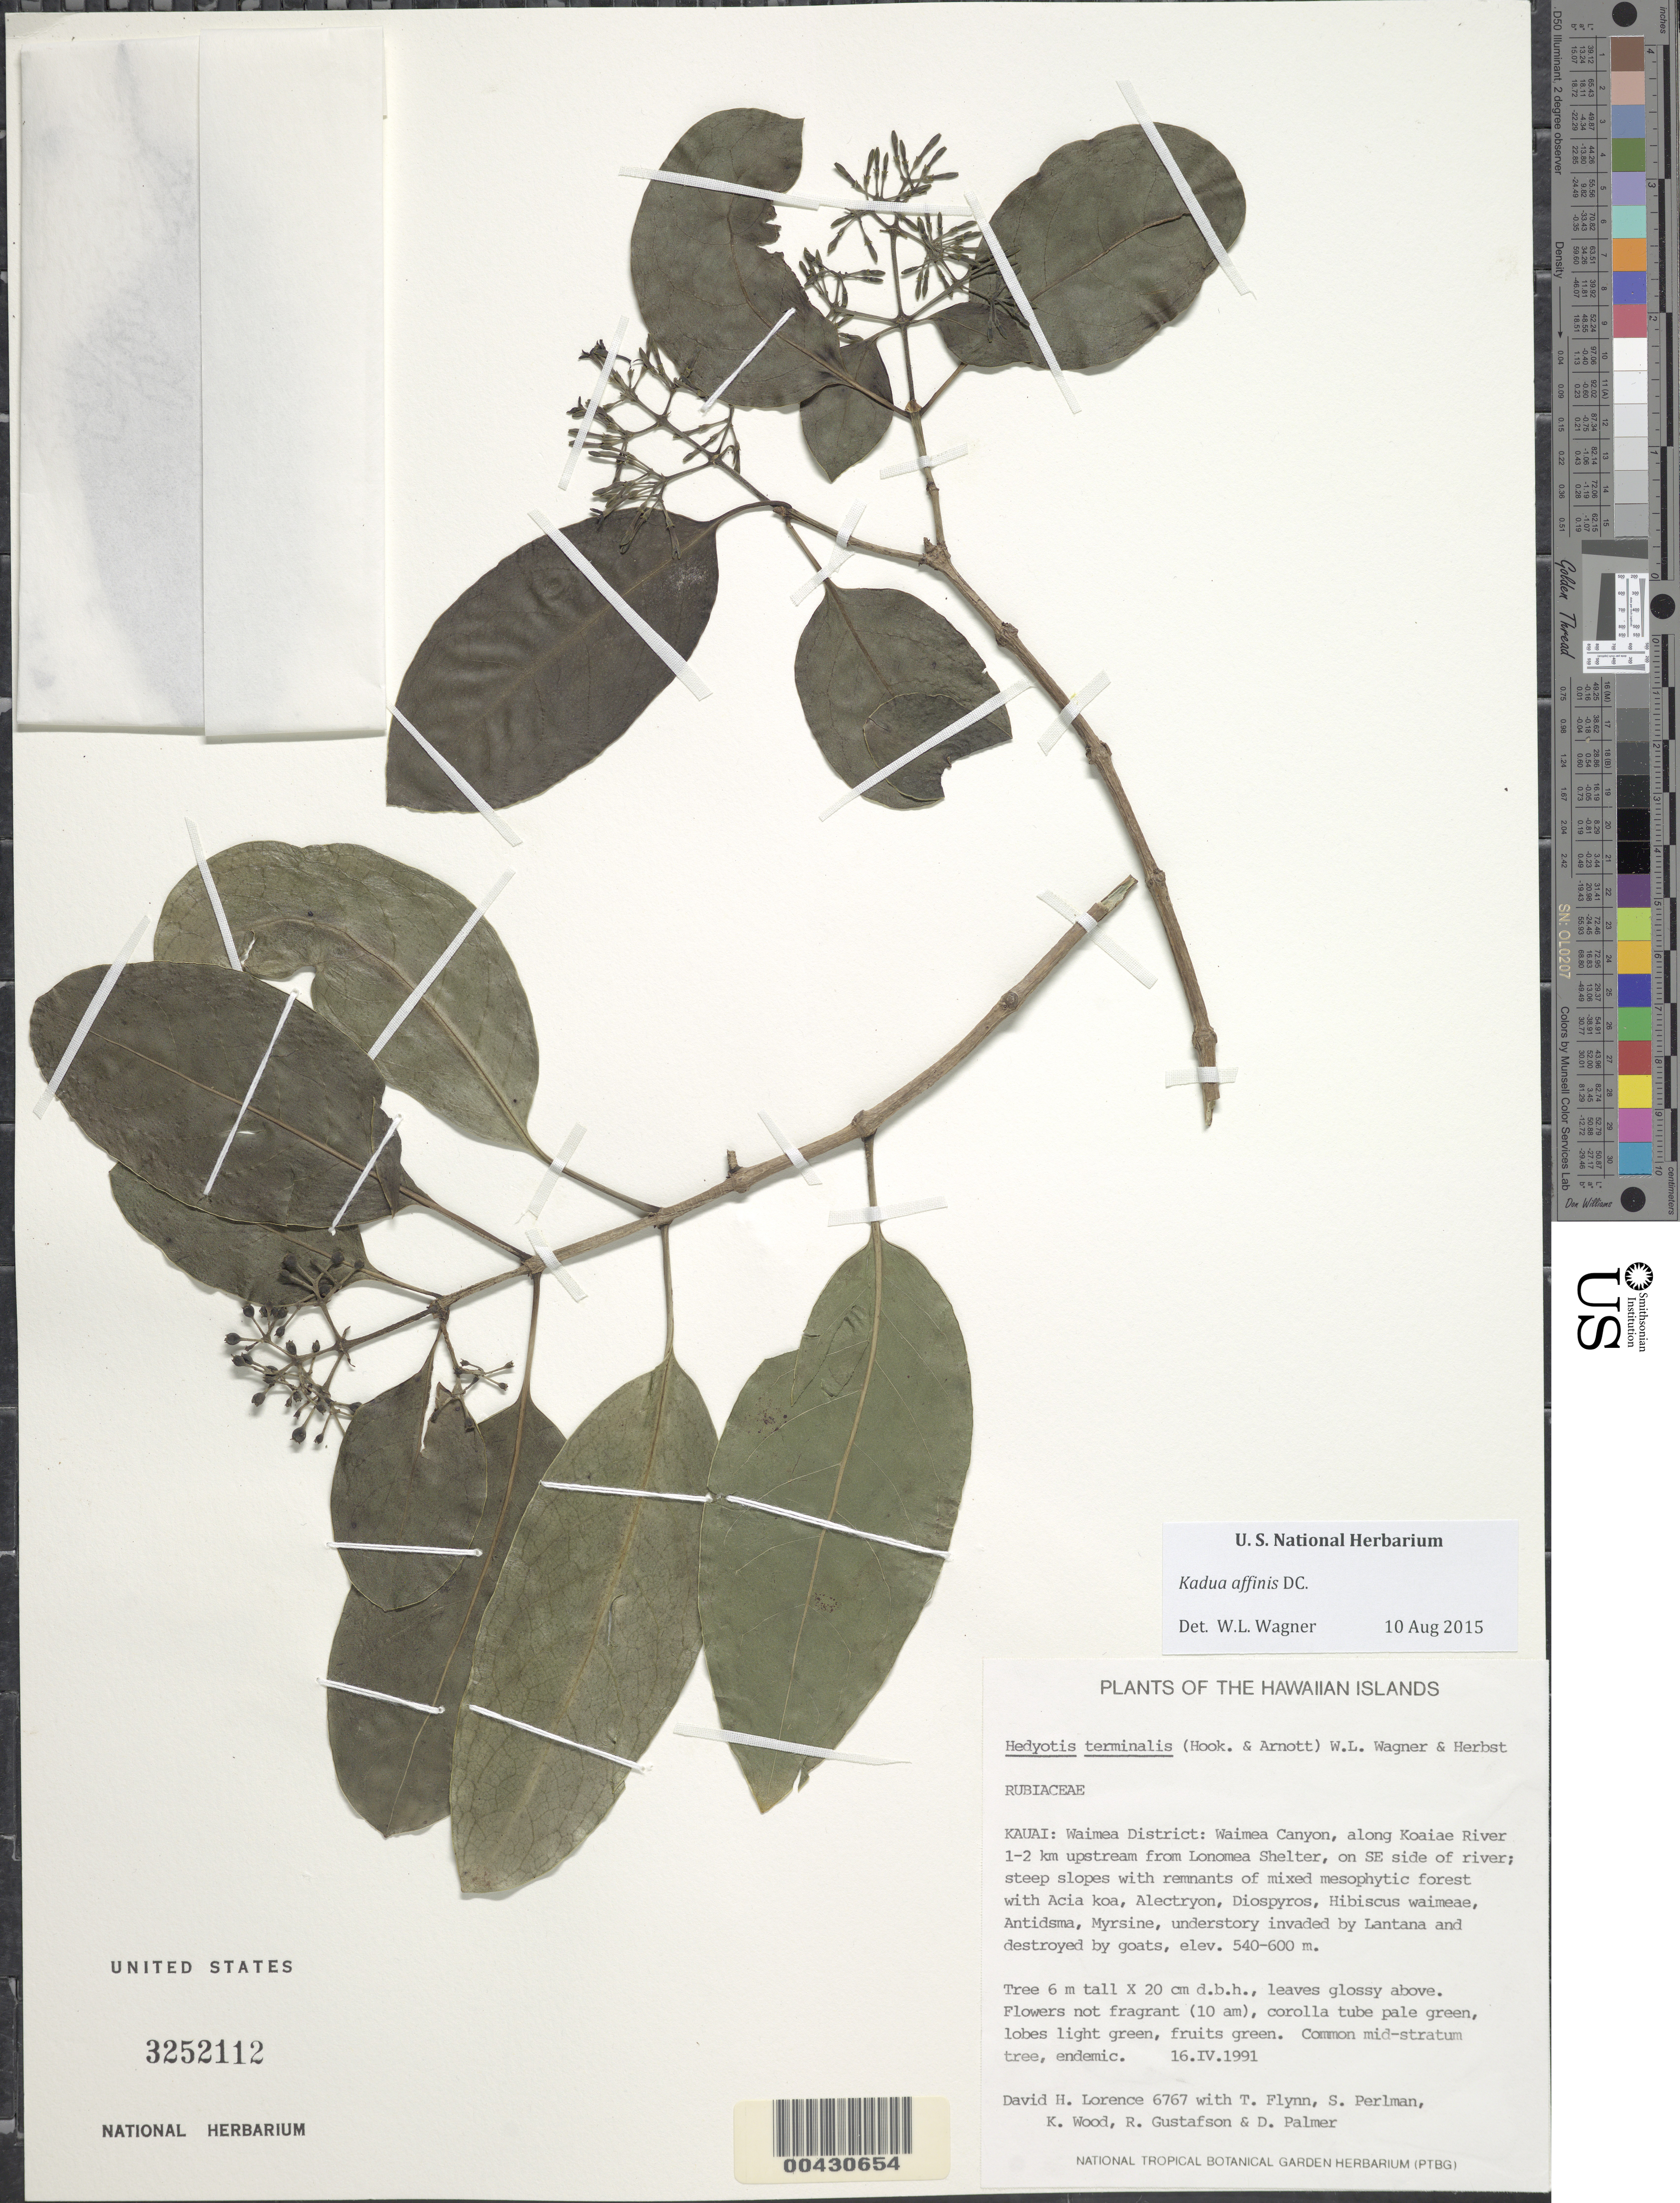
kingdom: Plantae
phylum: Tracheophyta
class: Magnoliopsida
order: Gentianales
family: Rubiaceae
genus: Kadua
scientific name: Kadua affinis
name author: DC.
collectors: D. Lorence, T. W. Flynn, S. P. Perlman & R. Wood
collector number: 6767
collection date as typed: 16 Apr 1991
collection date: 1991-04-16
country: United States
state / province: Hawaii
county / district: Kauai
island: Kaua'i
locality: Waimea District: Waimea Canyon, along Koaiae River 1-2 KM upstream from Lonomea Shelter, on SE side of river.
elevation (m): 540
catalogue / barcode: US 3252112